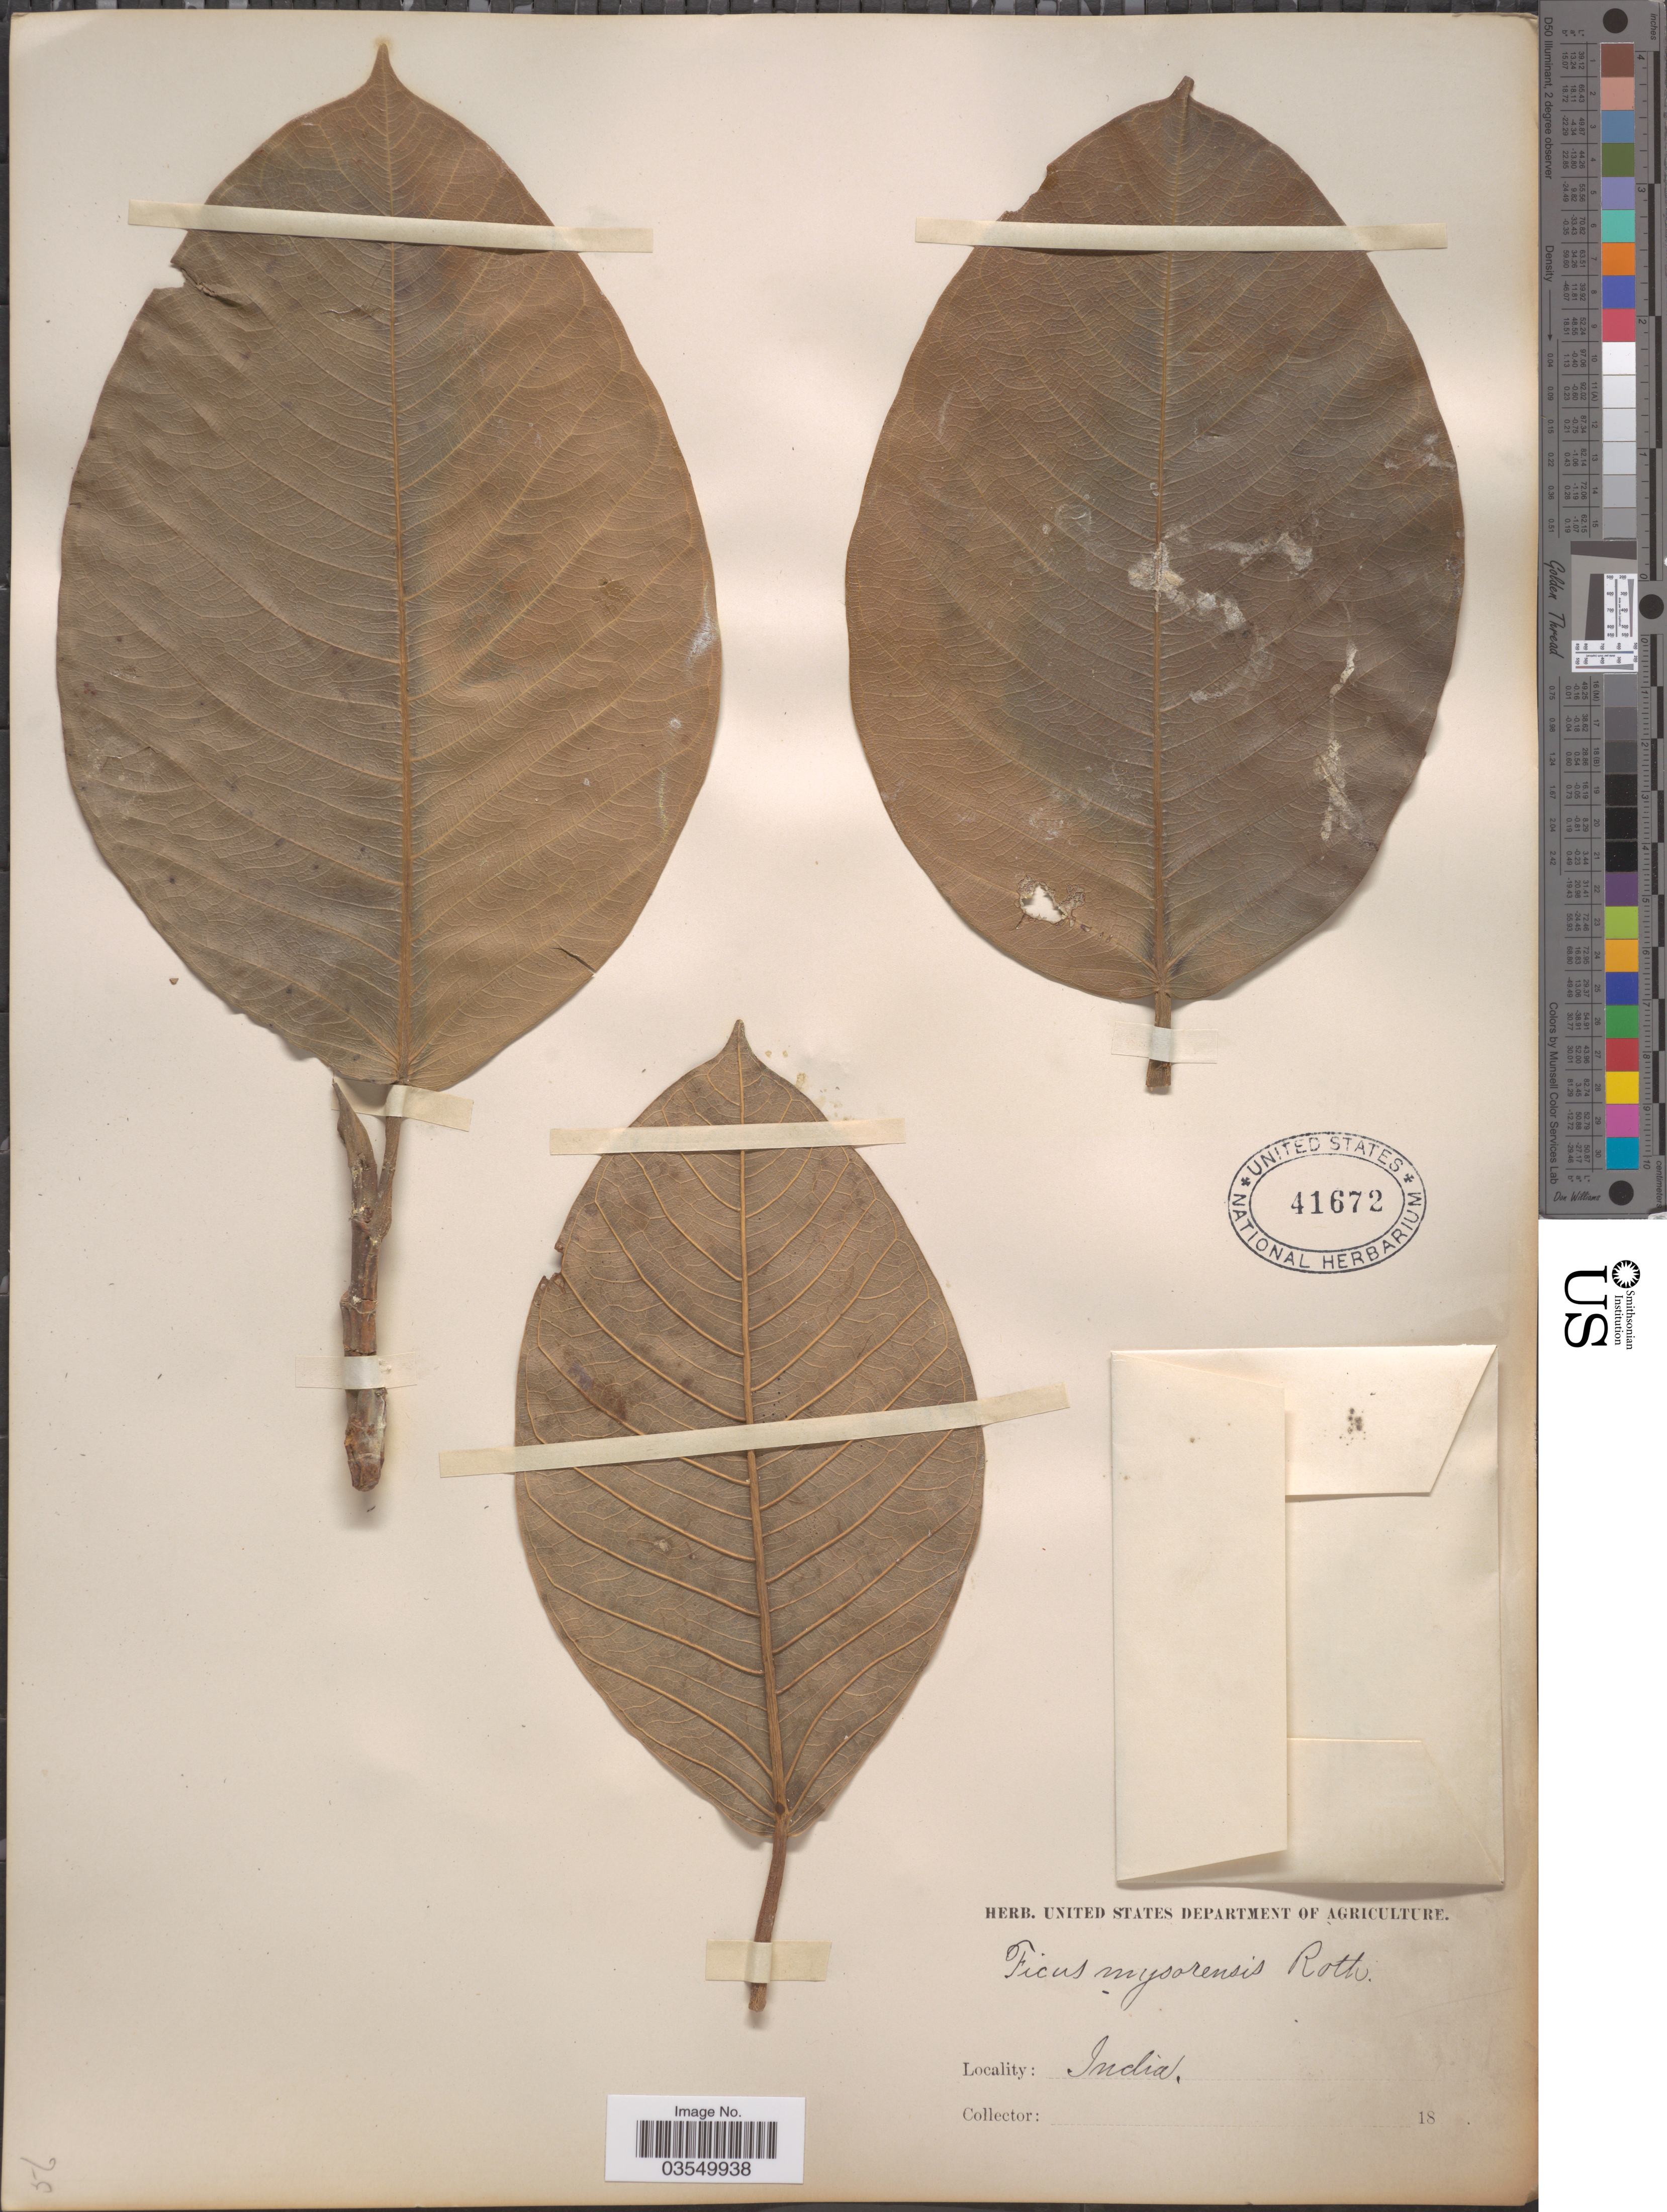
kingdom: Plantae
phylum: Tracheophyta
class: Magnoliopsida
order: Rosales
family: Moraceae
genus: Ficus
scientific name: Ficus drupacea var. pubescens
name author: (Roth) Corner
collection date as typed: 18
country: India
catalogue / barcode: US 41672